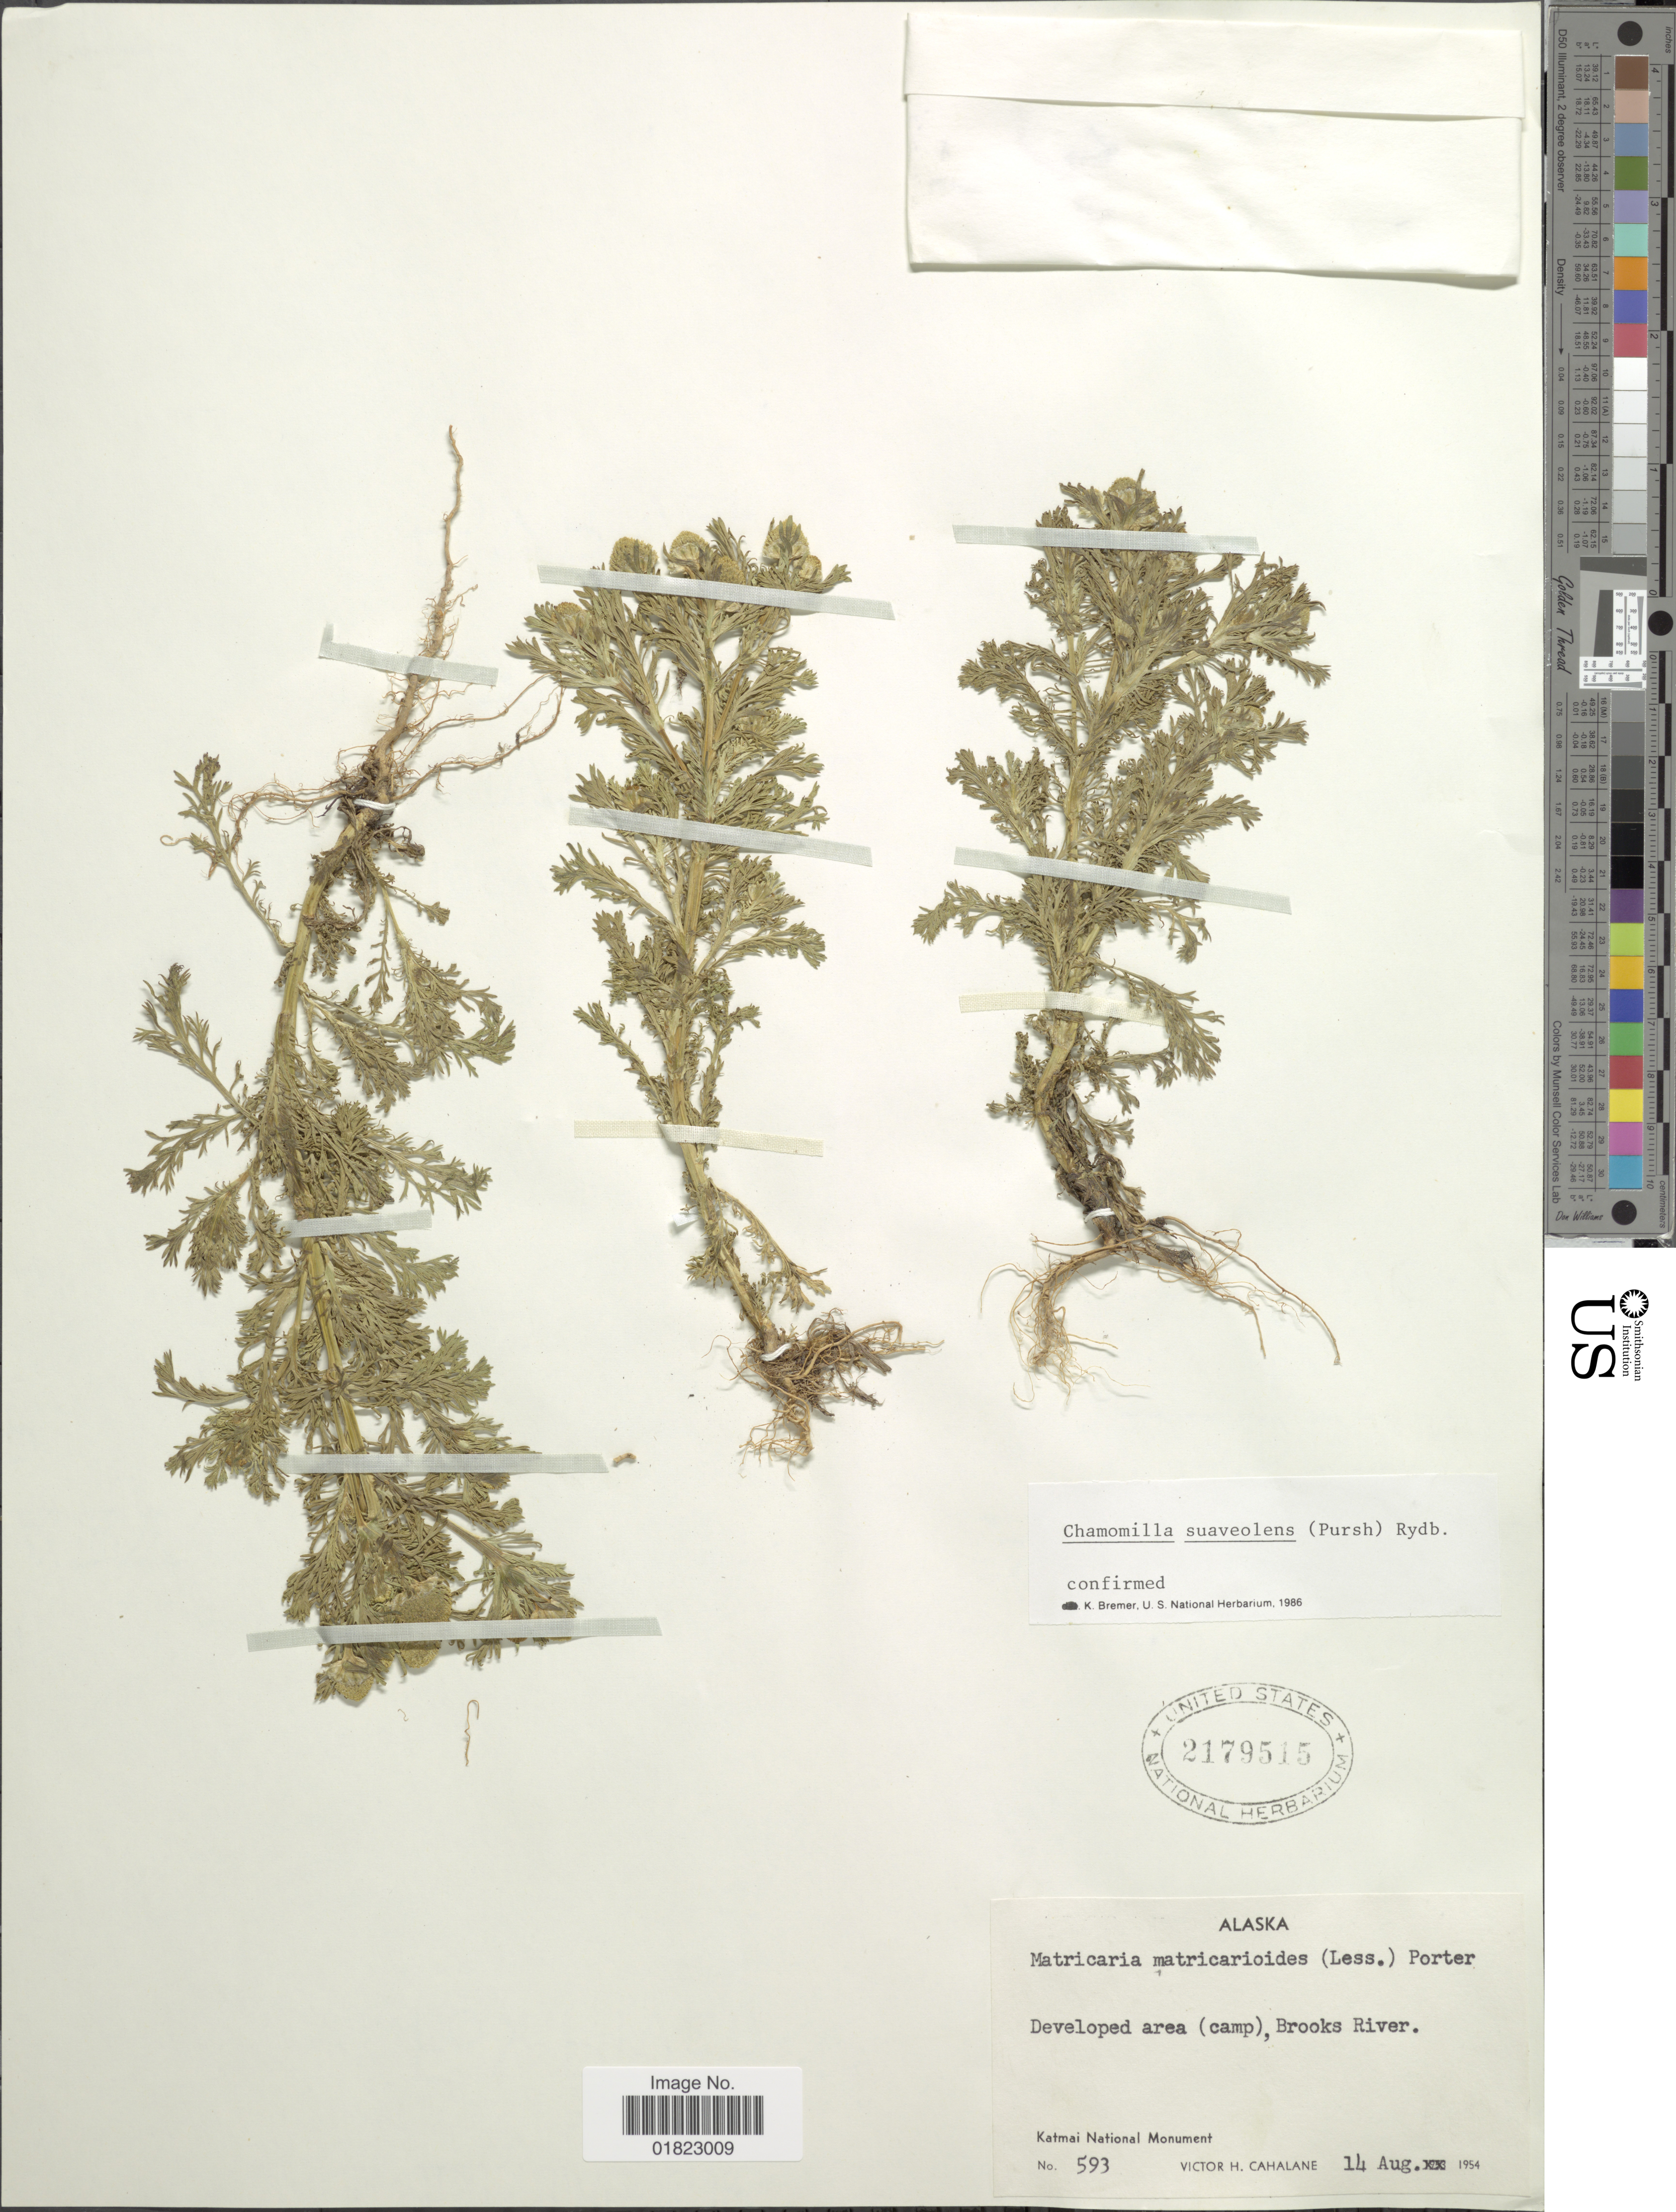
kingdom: Plantae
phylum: Tracheophyta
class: Magnoliopsida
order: Asterales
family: Asteraceae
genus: Matricaria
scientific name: Matricaria matricarioides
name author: (Less.) Porter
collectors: V. Cahalane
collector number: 593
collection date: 1954-08-14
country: United States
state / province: Alaska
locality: Katmai National Monument. Developed area (camp), Brooks River.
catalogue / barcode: US 2179515